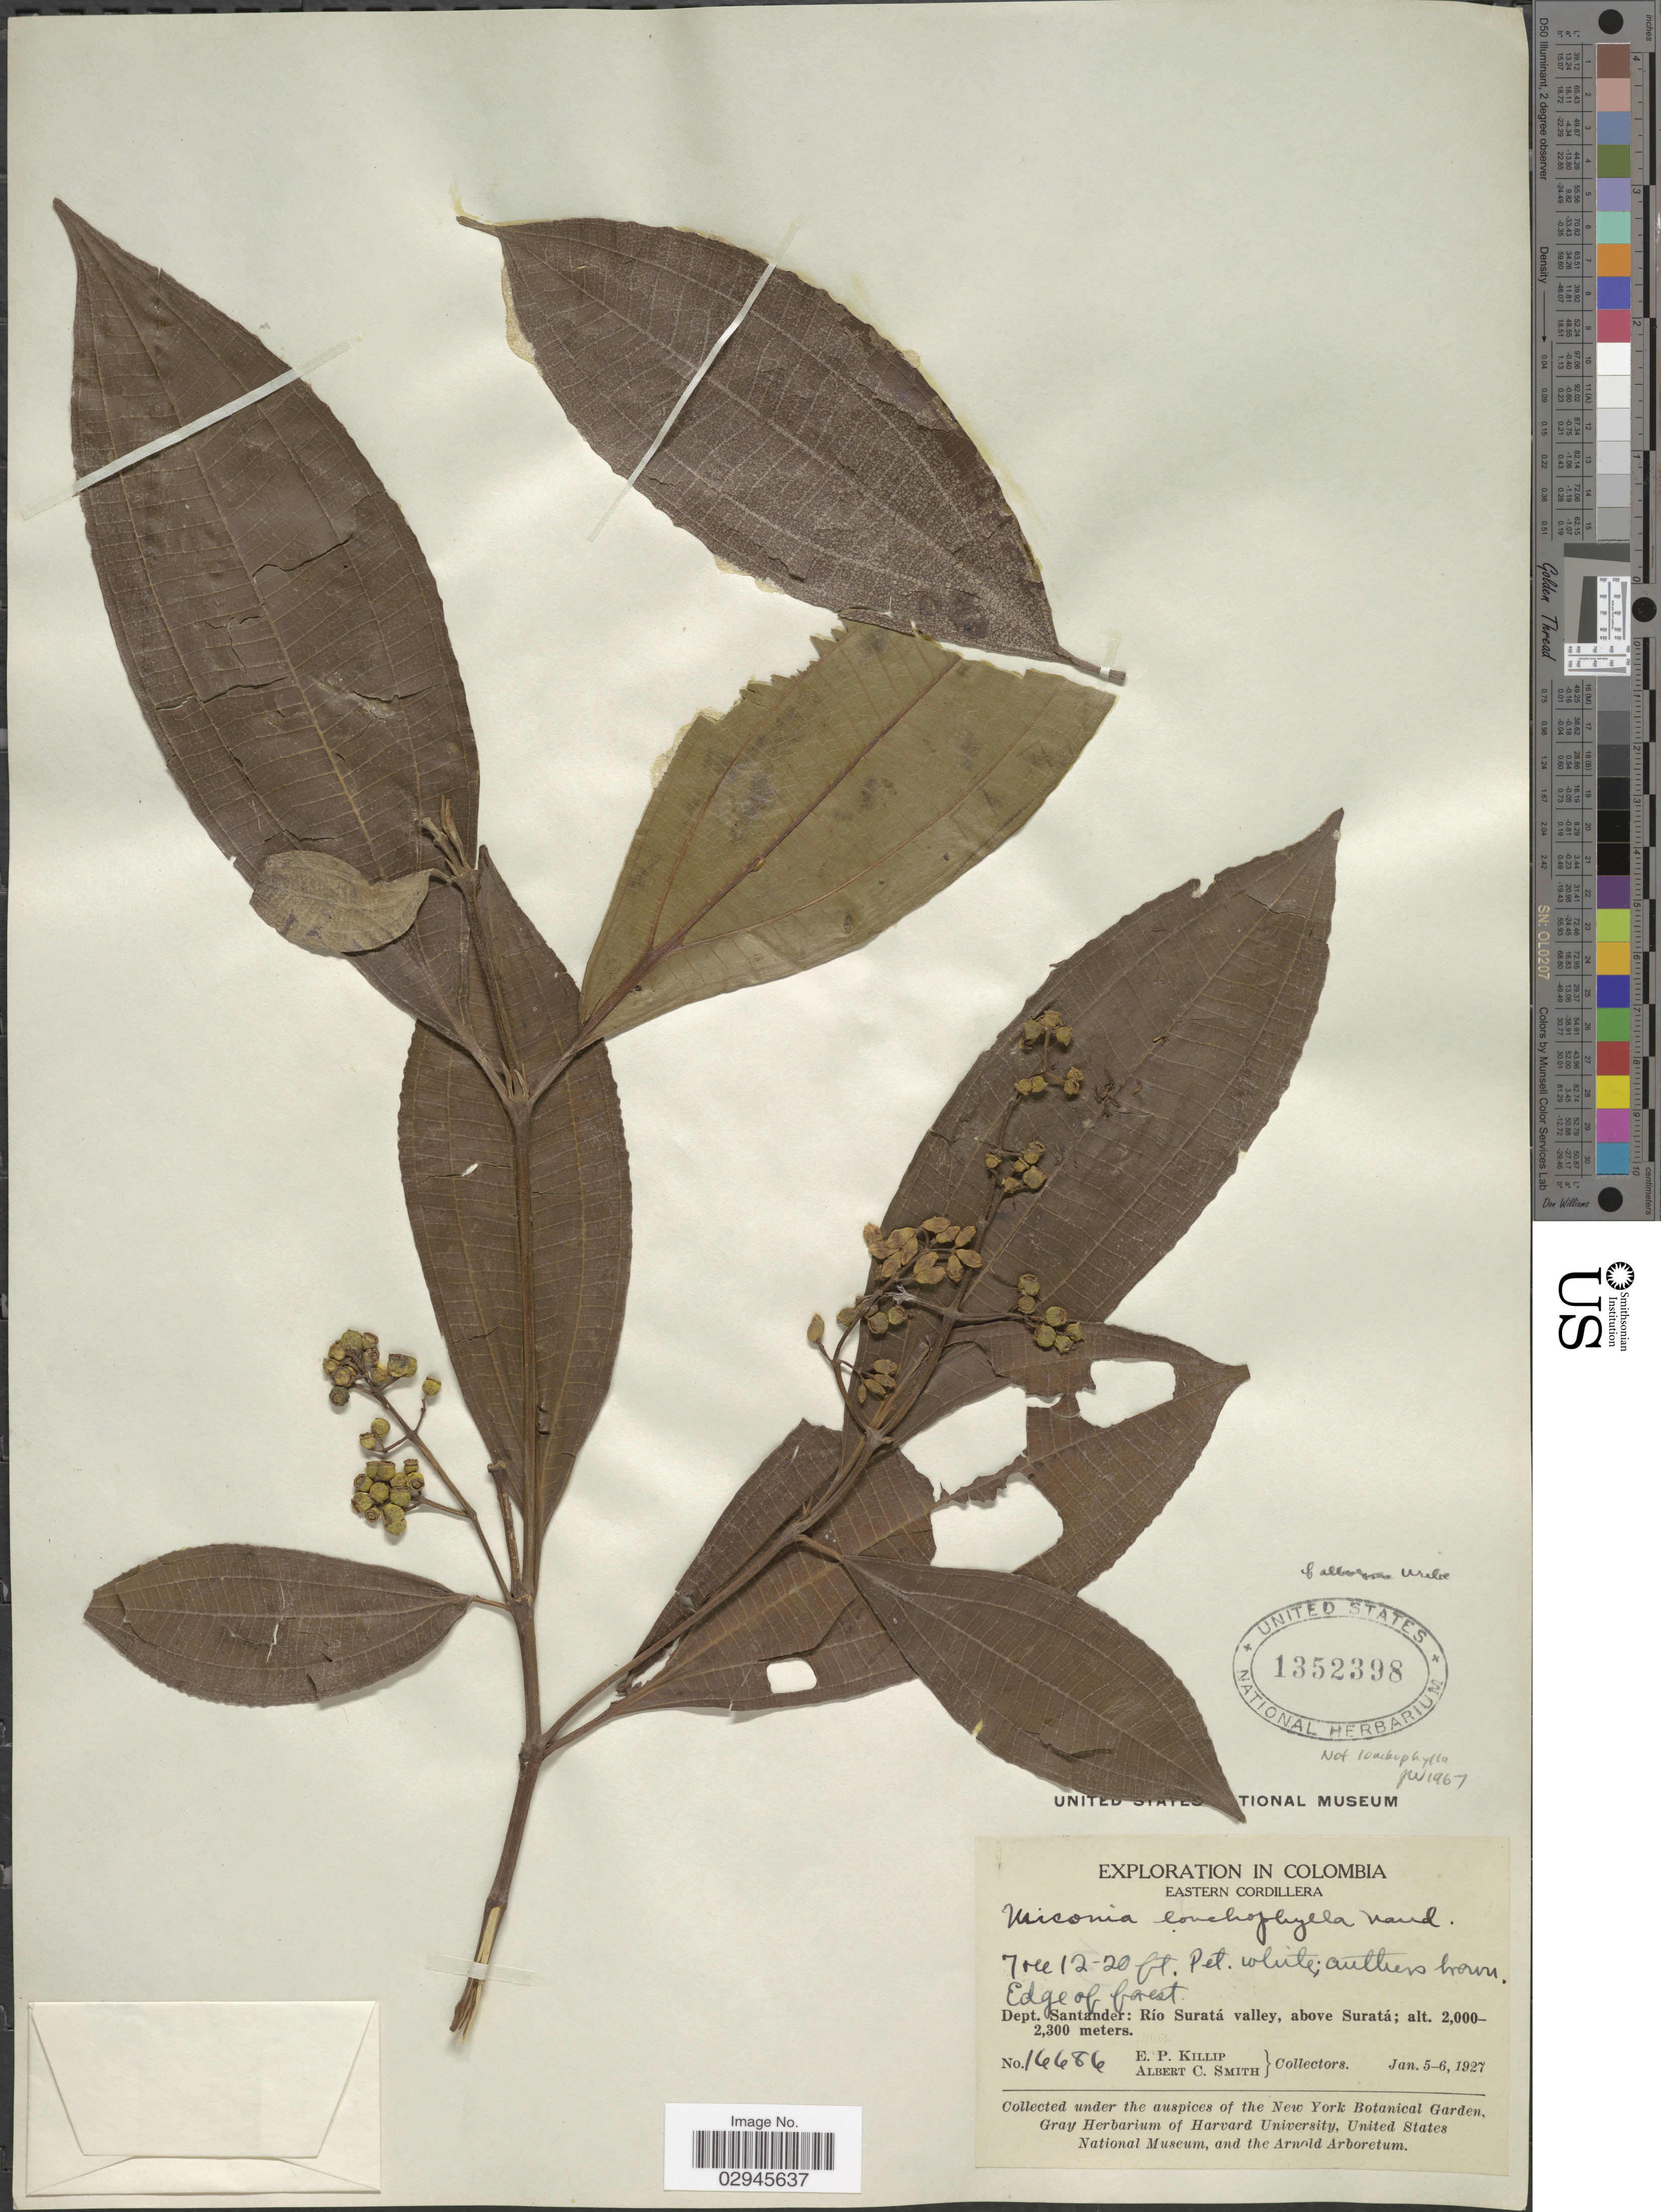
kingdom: Plantae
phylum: Tracheophyta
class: Magnoliopsida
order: Myrtales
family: Melastomataceae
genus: Miconia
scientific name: Miconia sp.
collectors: E. P. Killip & A. C. Smith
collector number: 16686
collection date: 1927-01-05/1927-01-06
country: Colombia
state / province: Santander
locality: Eastern Cordillera. Dept. Santander: Río Suratá valley, above Suratá.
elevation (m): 2000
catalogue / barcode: US 1352398